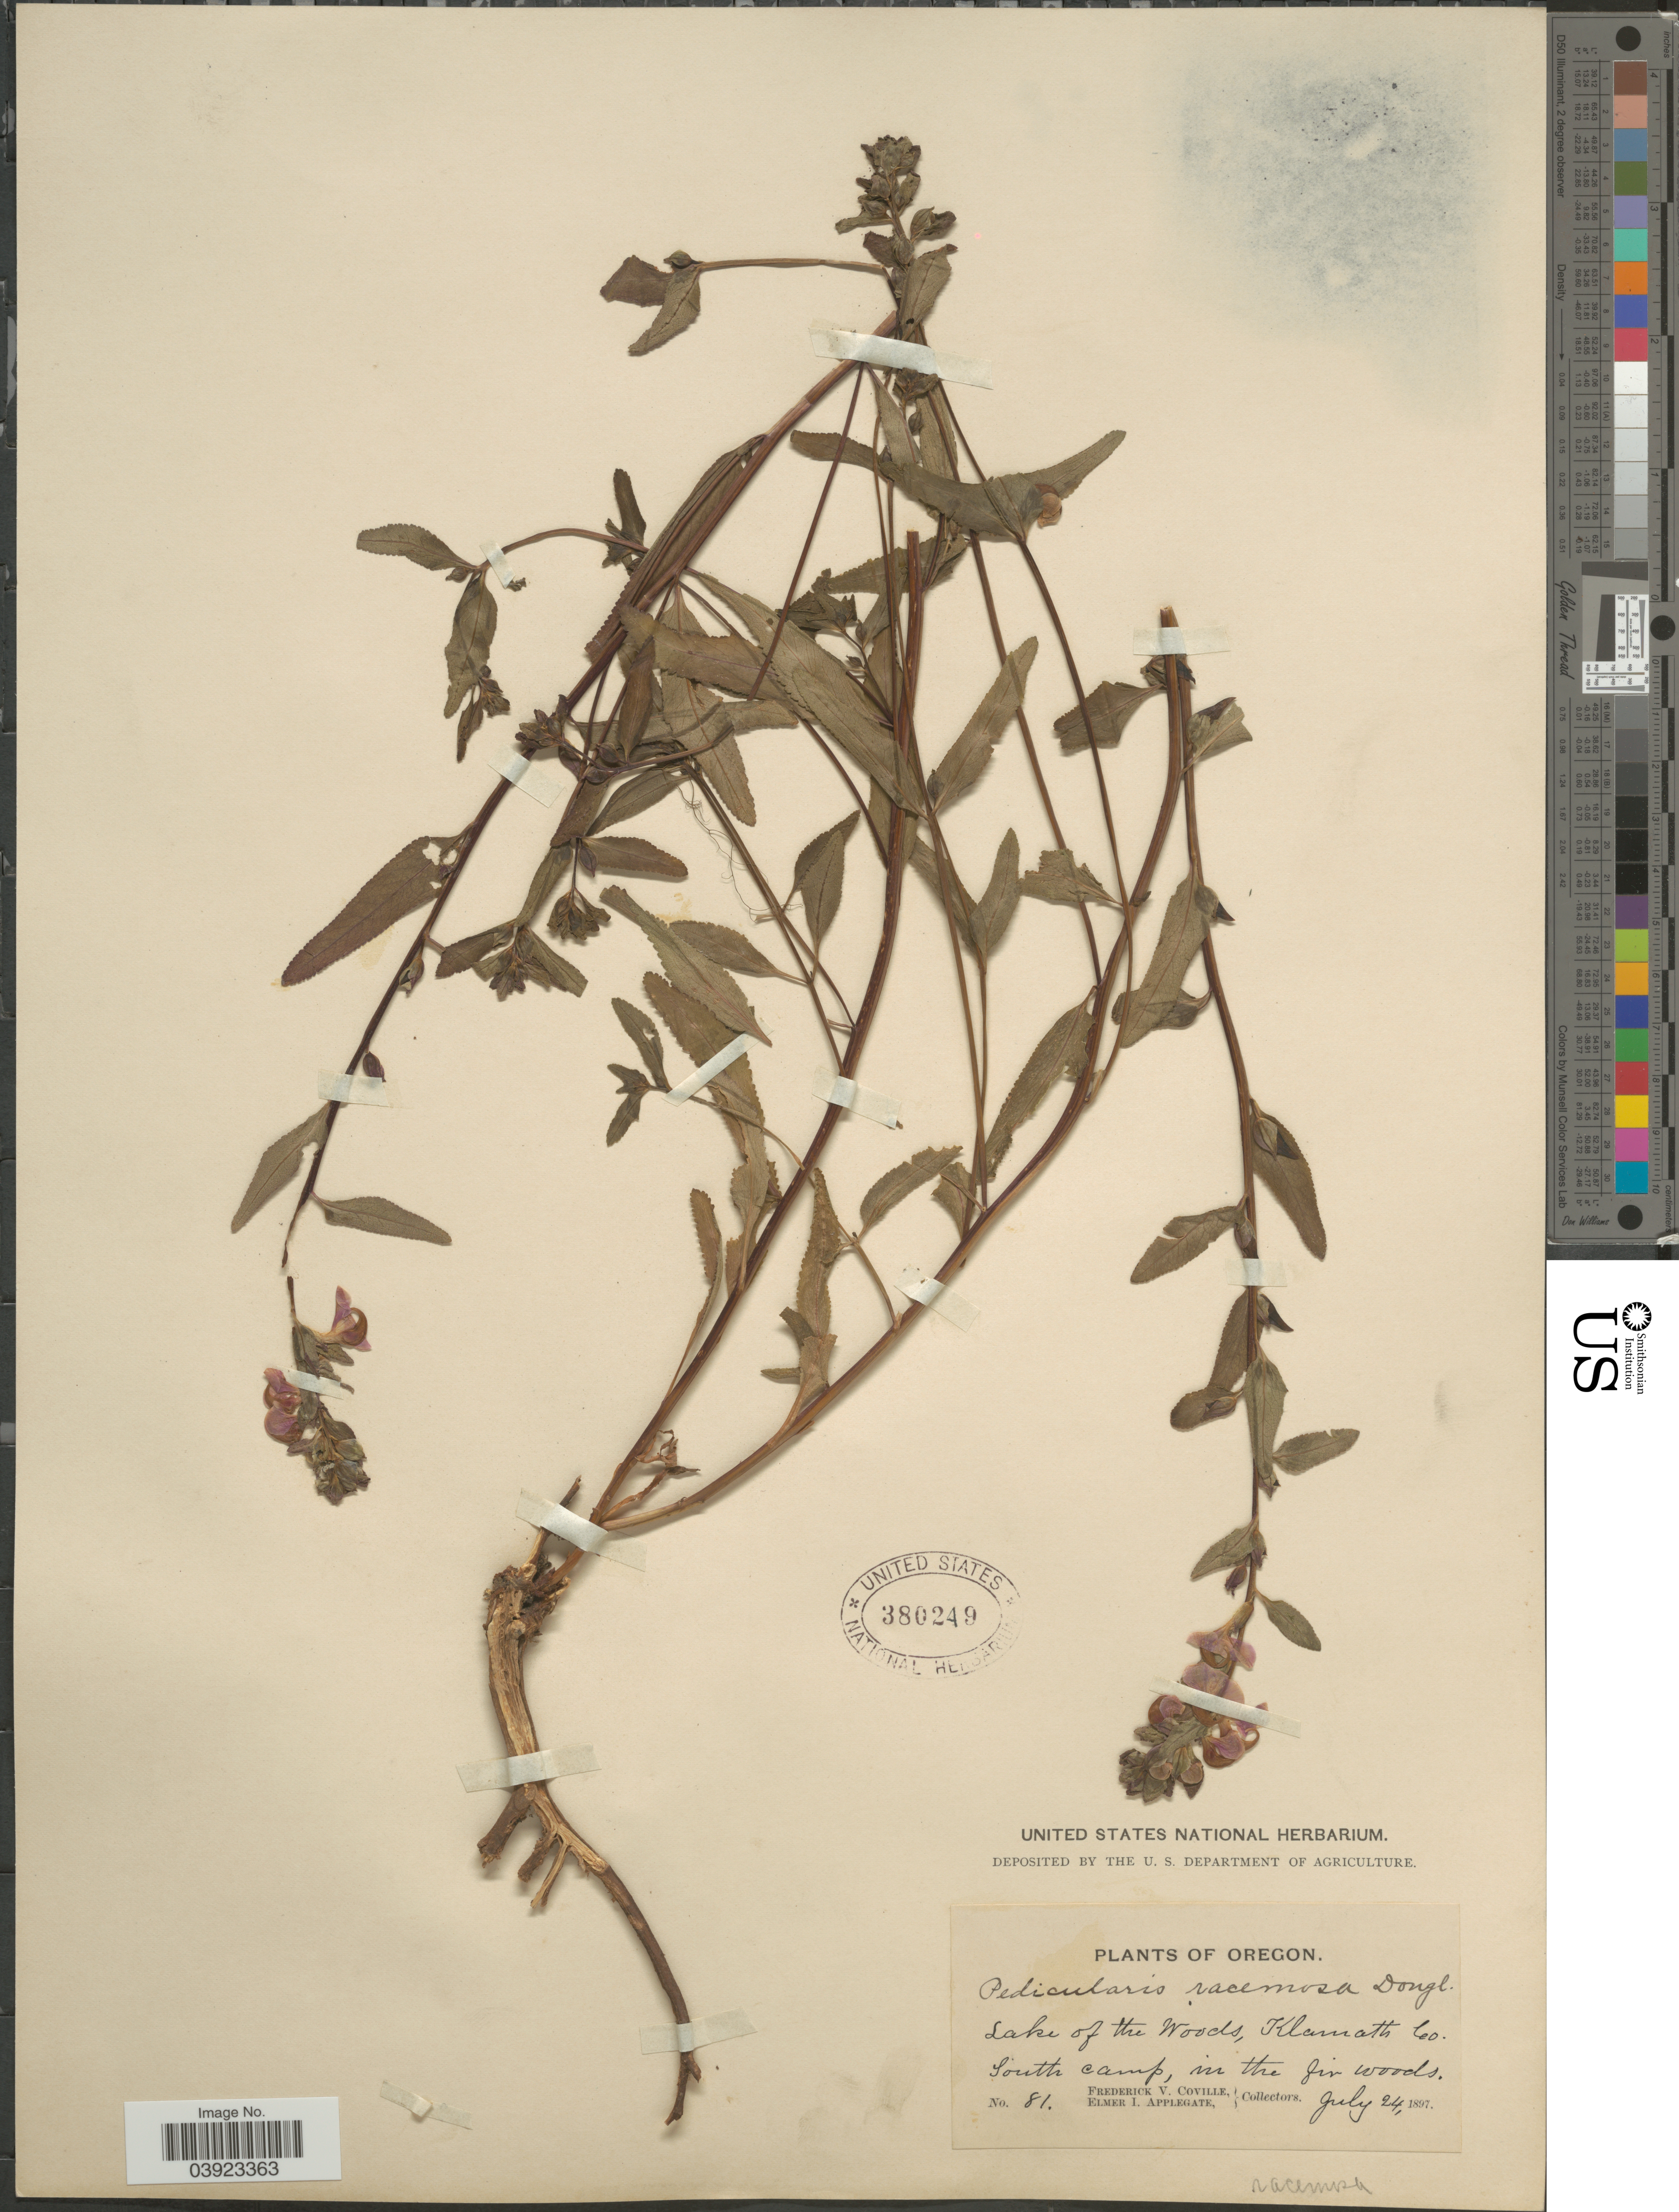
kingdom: Plantae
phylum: Tracheophyta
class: Magnoliopsida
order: Lamiales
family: Orobanchaceae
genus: Pedicularis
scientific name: Pedicularis racemosa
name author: Douglas ex Benth.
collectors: F. V. Coville & E. I. Applegate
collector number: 81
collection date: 1897-07-24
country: United States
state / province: Oregon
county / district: Klamath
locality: Lake of the Woods, Klamath Co. South camp.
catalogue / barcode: US 380249